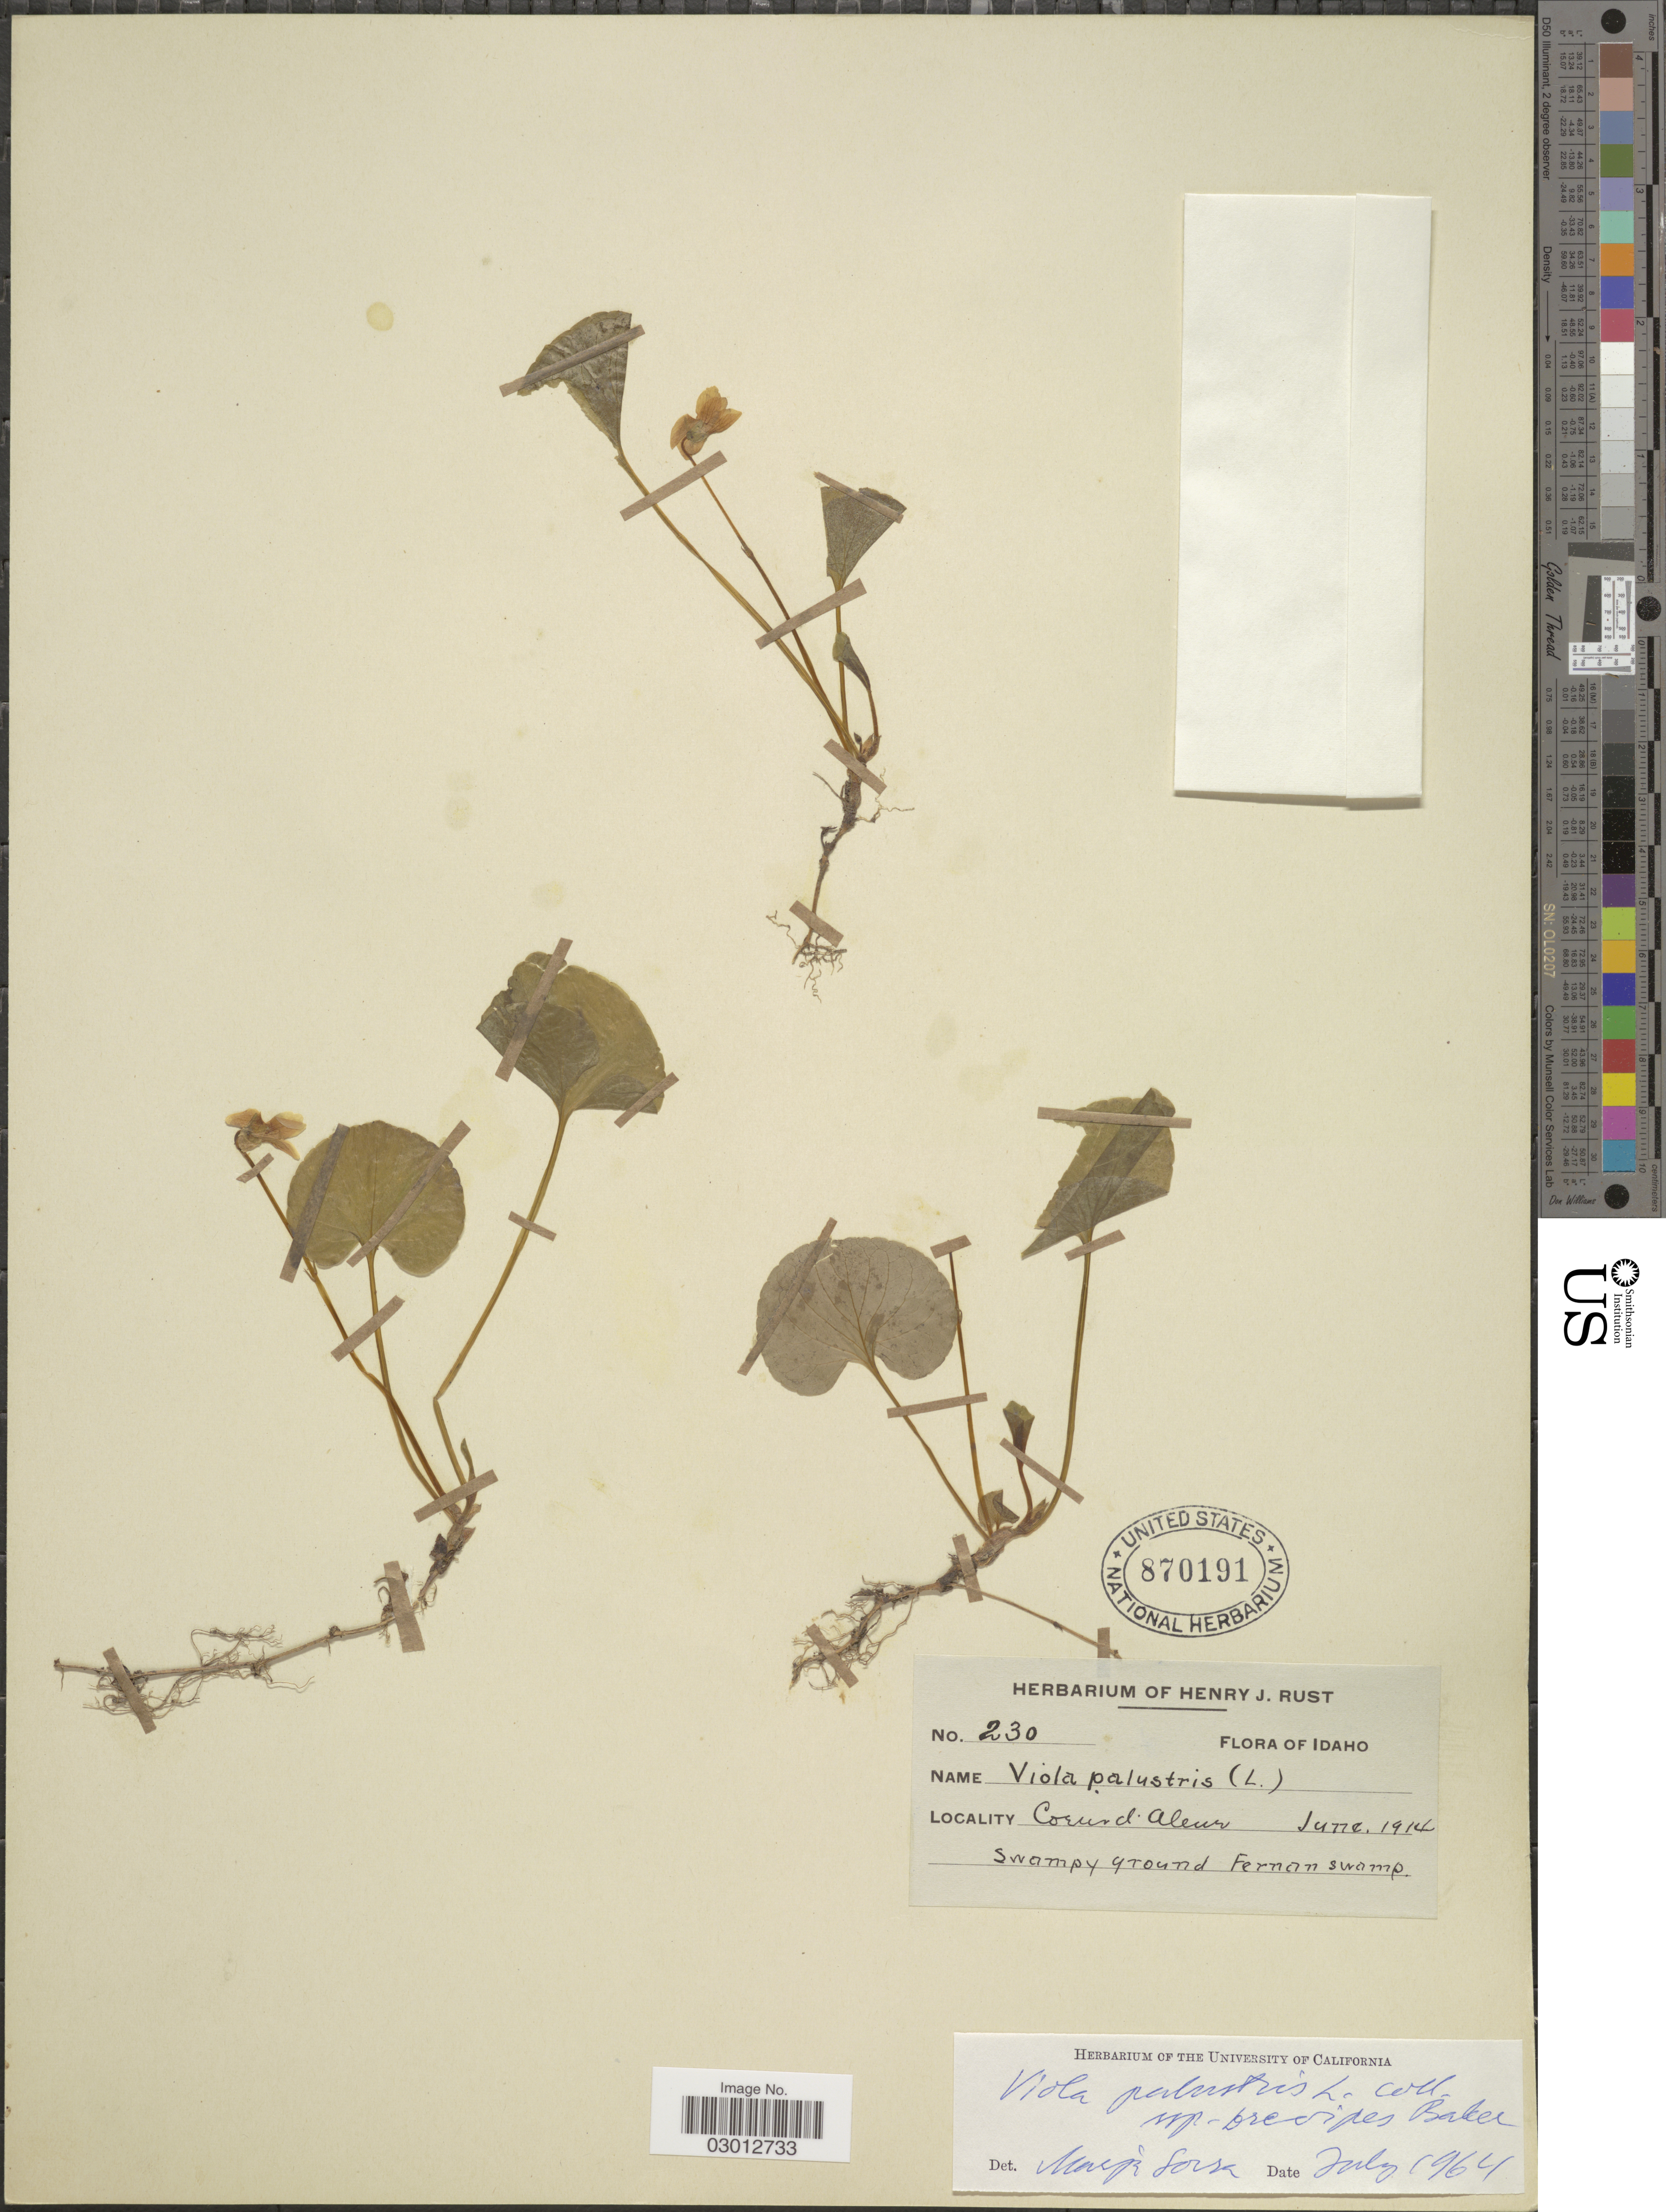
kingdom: Plantae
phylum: Tracheophyta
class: Magnoliopsida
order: Malpighiales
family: Violaceae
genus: Viola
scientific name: Viola palustris subsp. brevipes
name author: M.S. Baker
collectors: ex herb. Henry J. Rust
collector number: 230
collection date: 1914-06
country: United States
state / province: Idaho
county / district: Kootenai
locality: Coeur d'Alene., Swampy ground Fernan swamp.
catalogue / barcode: US 870191